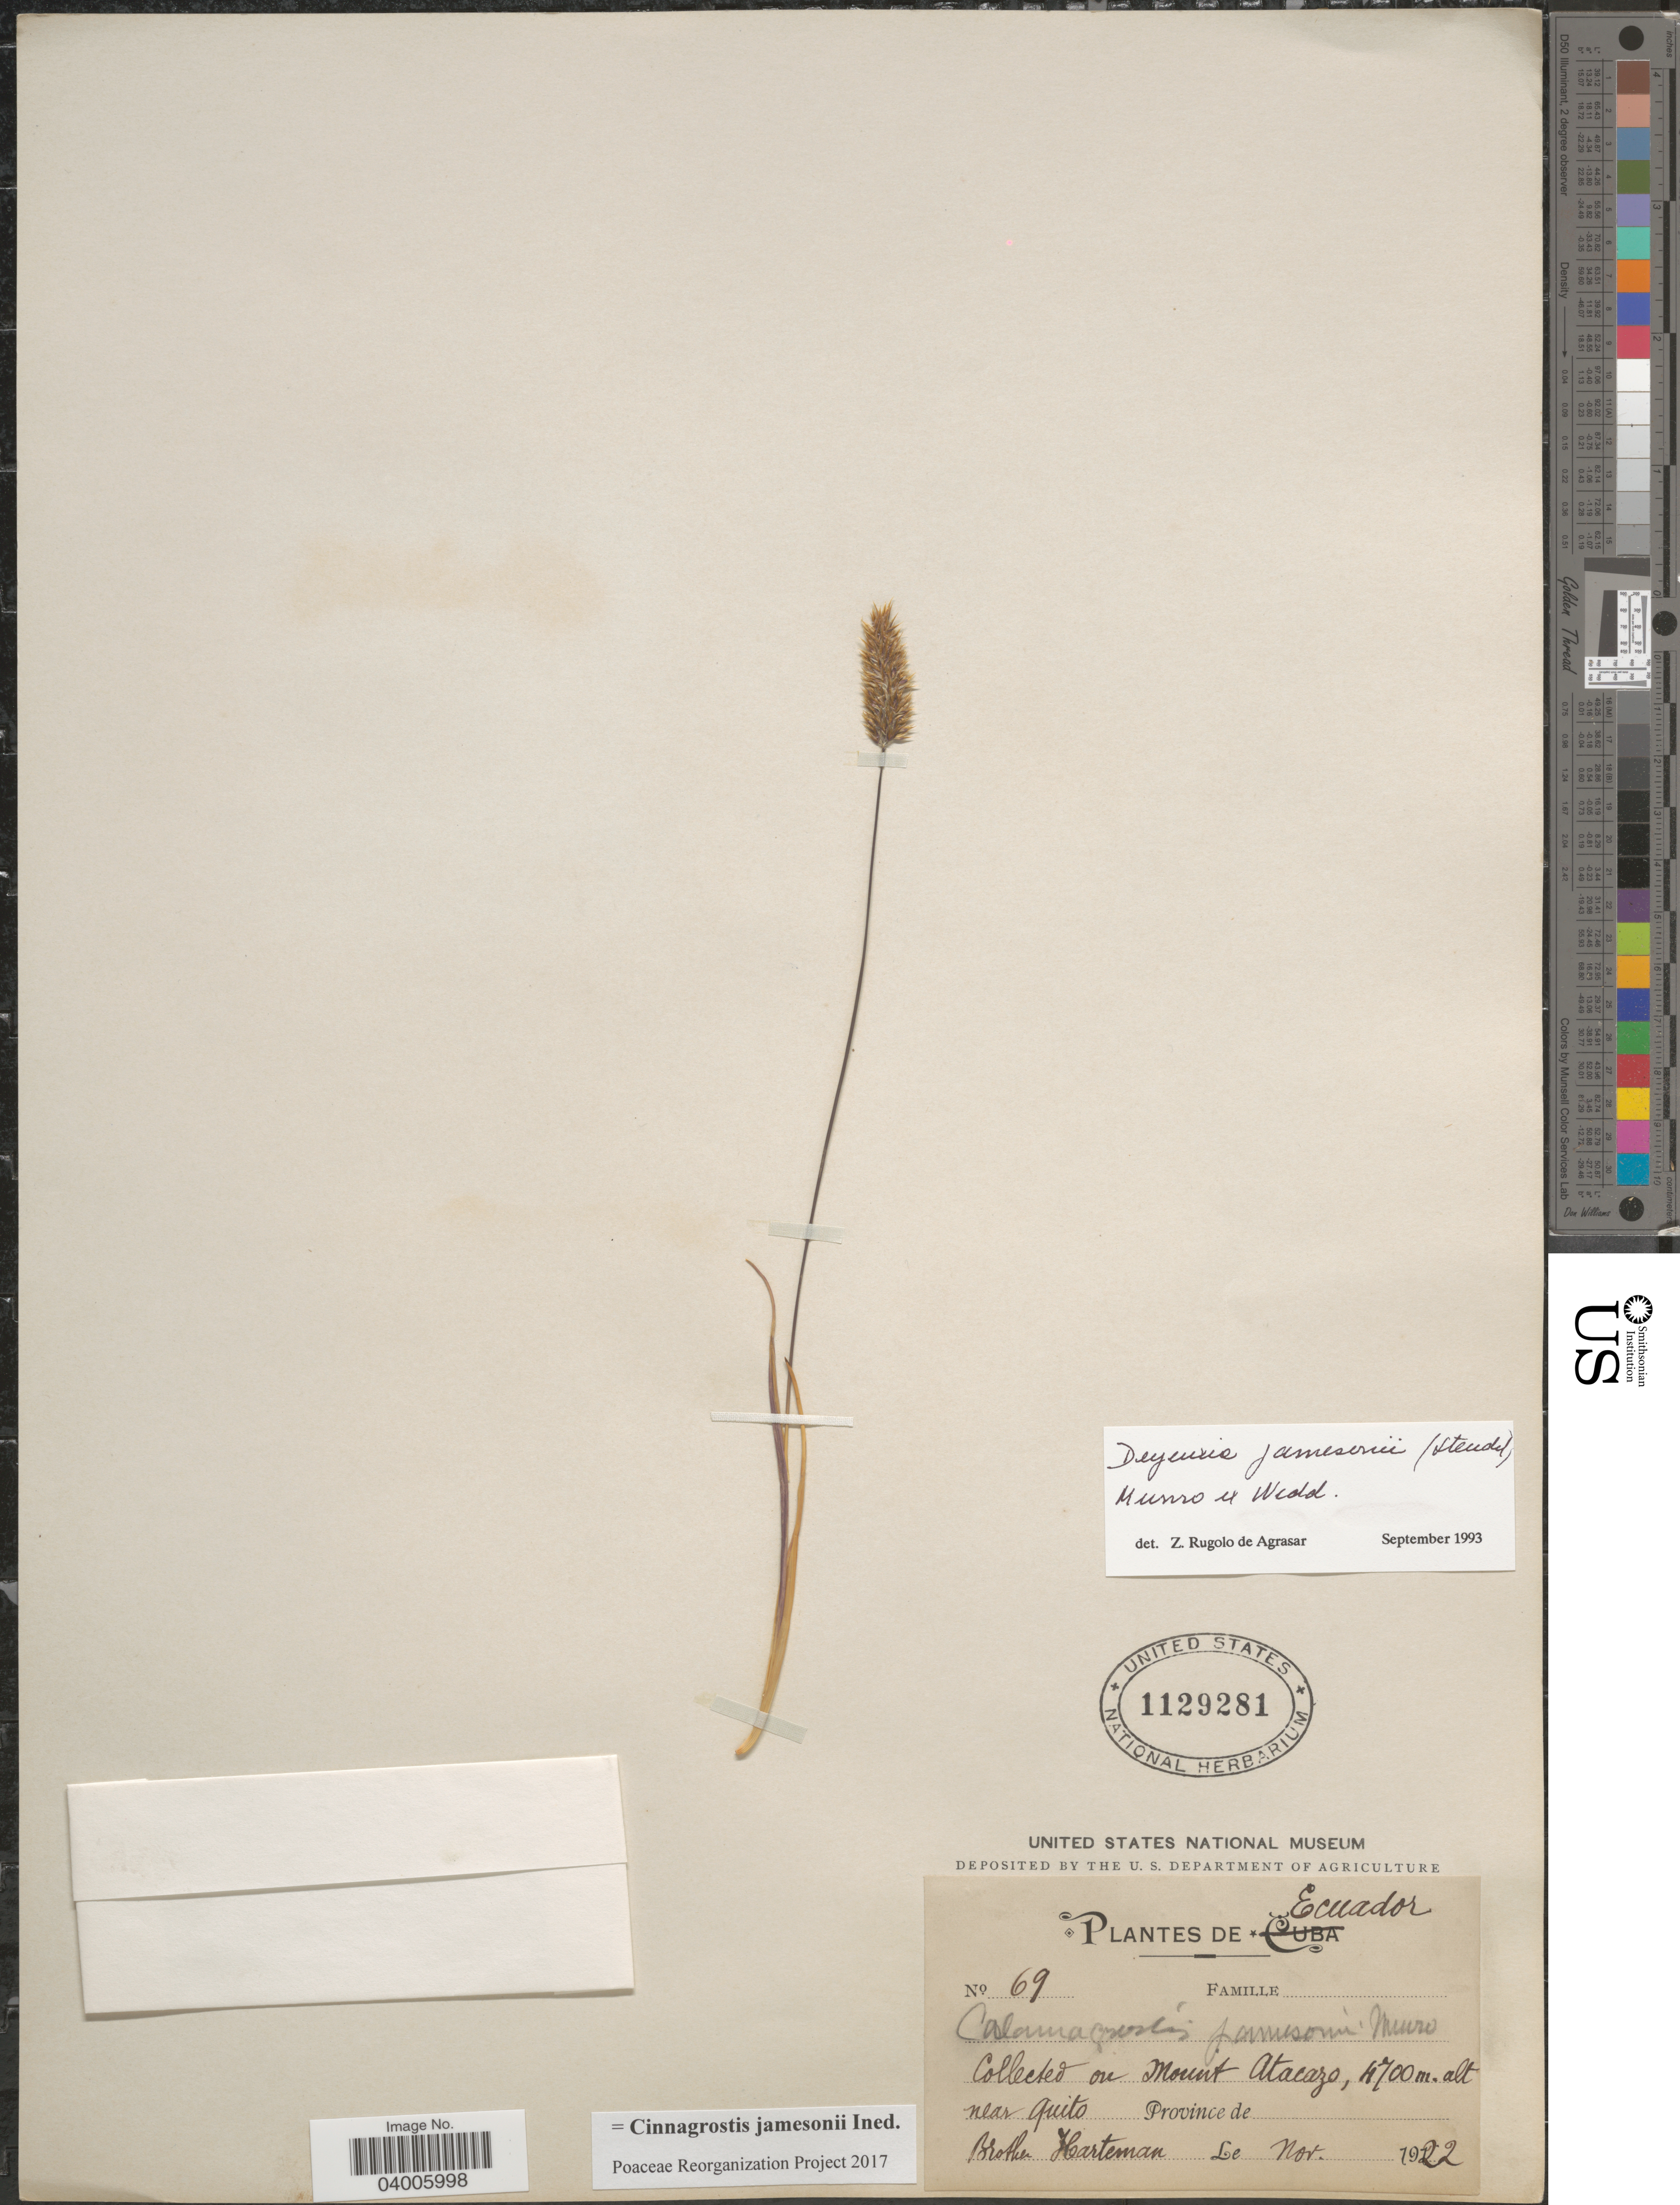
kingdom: Plantae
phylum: Tracheophyta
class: Liliopsida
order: Poales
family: Poaceae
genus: Cinnagrostis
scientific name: Cinnagrostis jamesonii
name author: (Steud.) P.M. Peterson et al.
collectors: Bro. Harteman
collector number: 69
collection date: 1922-11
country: Ecuador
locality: On Mount Atacazo, near Quito.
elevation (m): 4700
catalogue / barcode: US 1129281